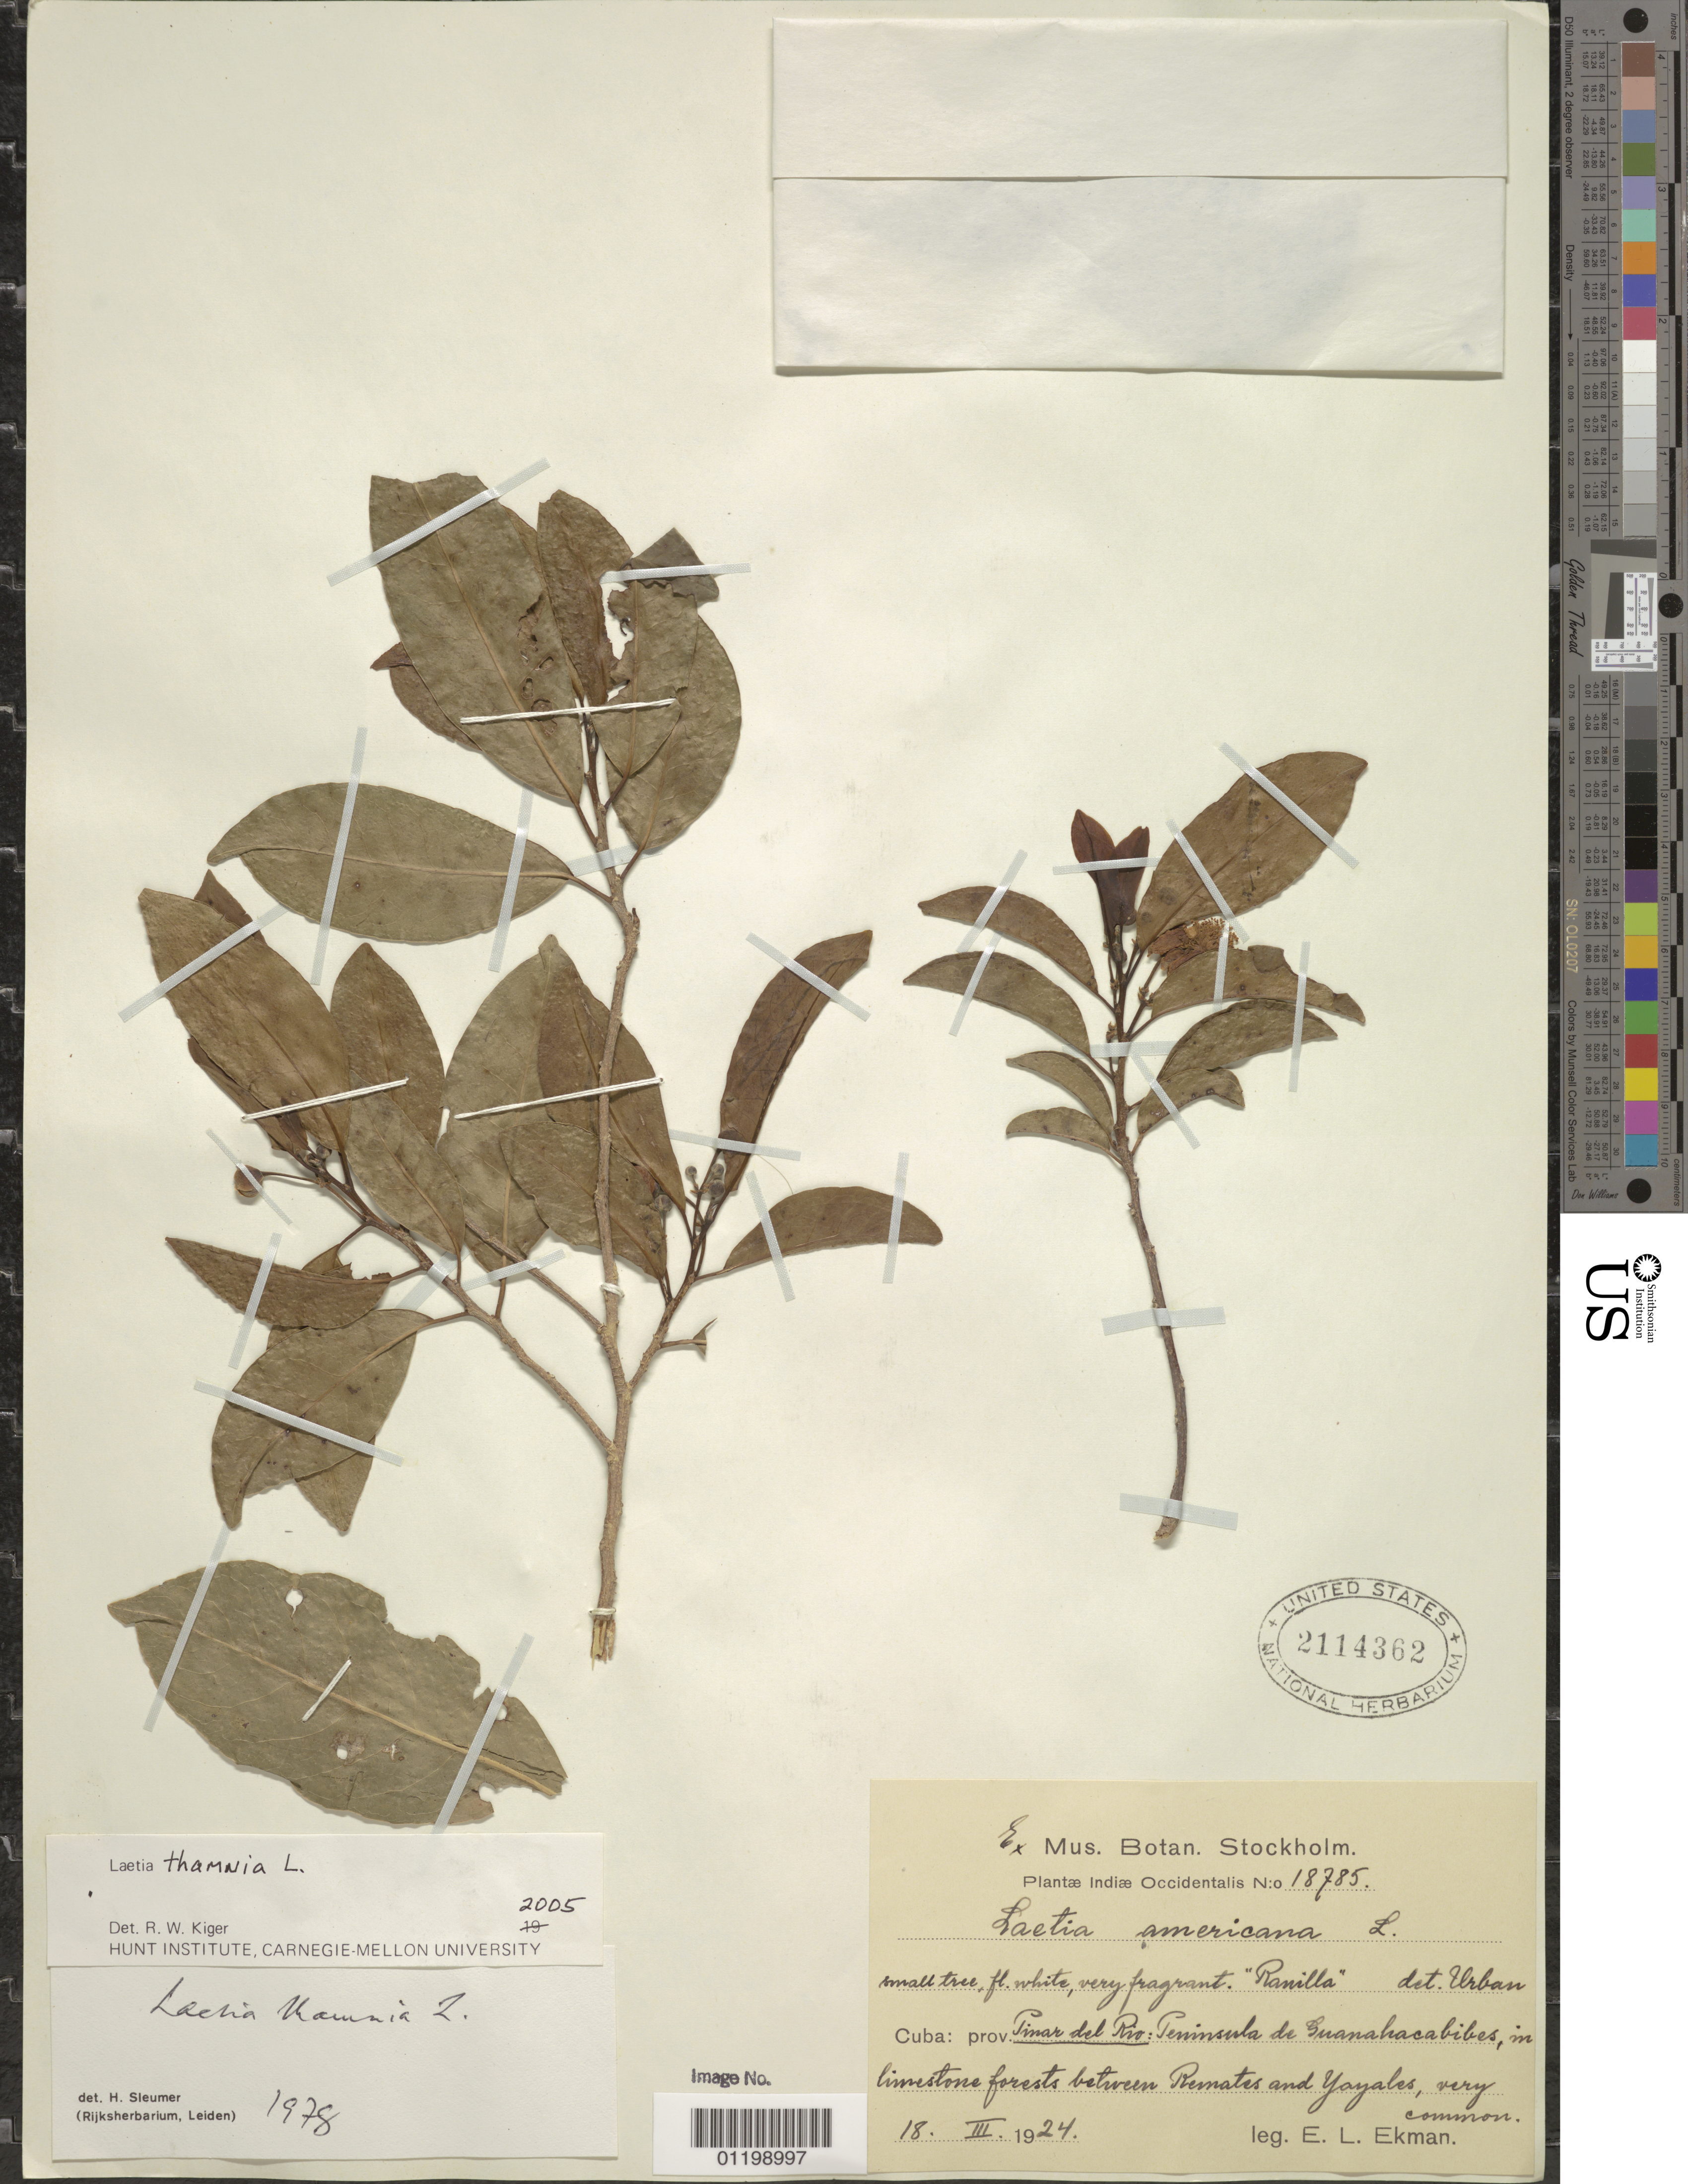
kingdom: Plantae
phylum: Tracheophyta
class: Magnoliopsida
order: Malpighiales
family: Salicaceae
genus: Laetia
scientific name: Laetia thamnia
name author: L.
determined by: Kiger, R. W.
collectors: E. L. Ekman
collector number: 18785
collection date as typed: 18 Mar 1924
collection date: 1924-03-18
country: Cuba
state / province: Pinar del Rio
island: Cuba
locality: Peninsula de Guanahacalibes, in limestone forests between Remates and Yayales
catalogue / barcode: US 2114362